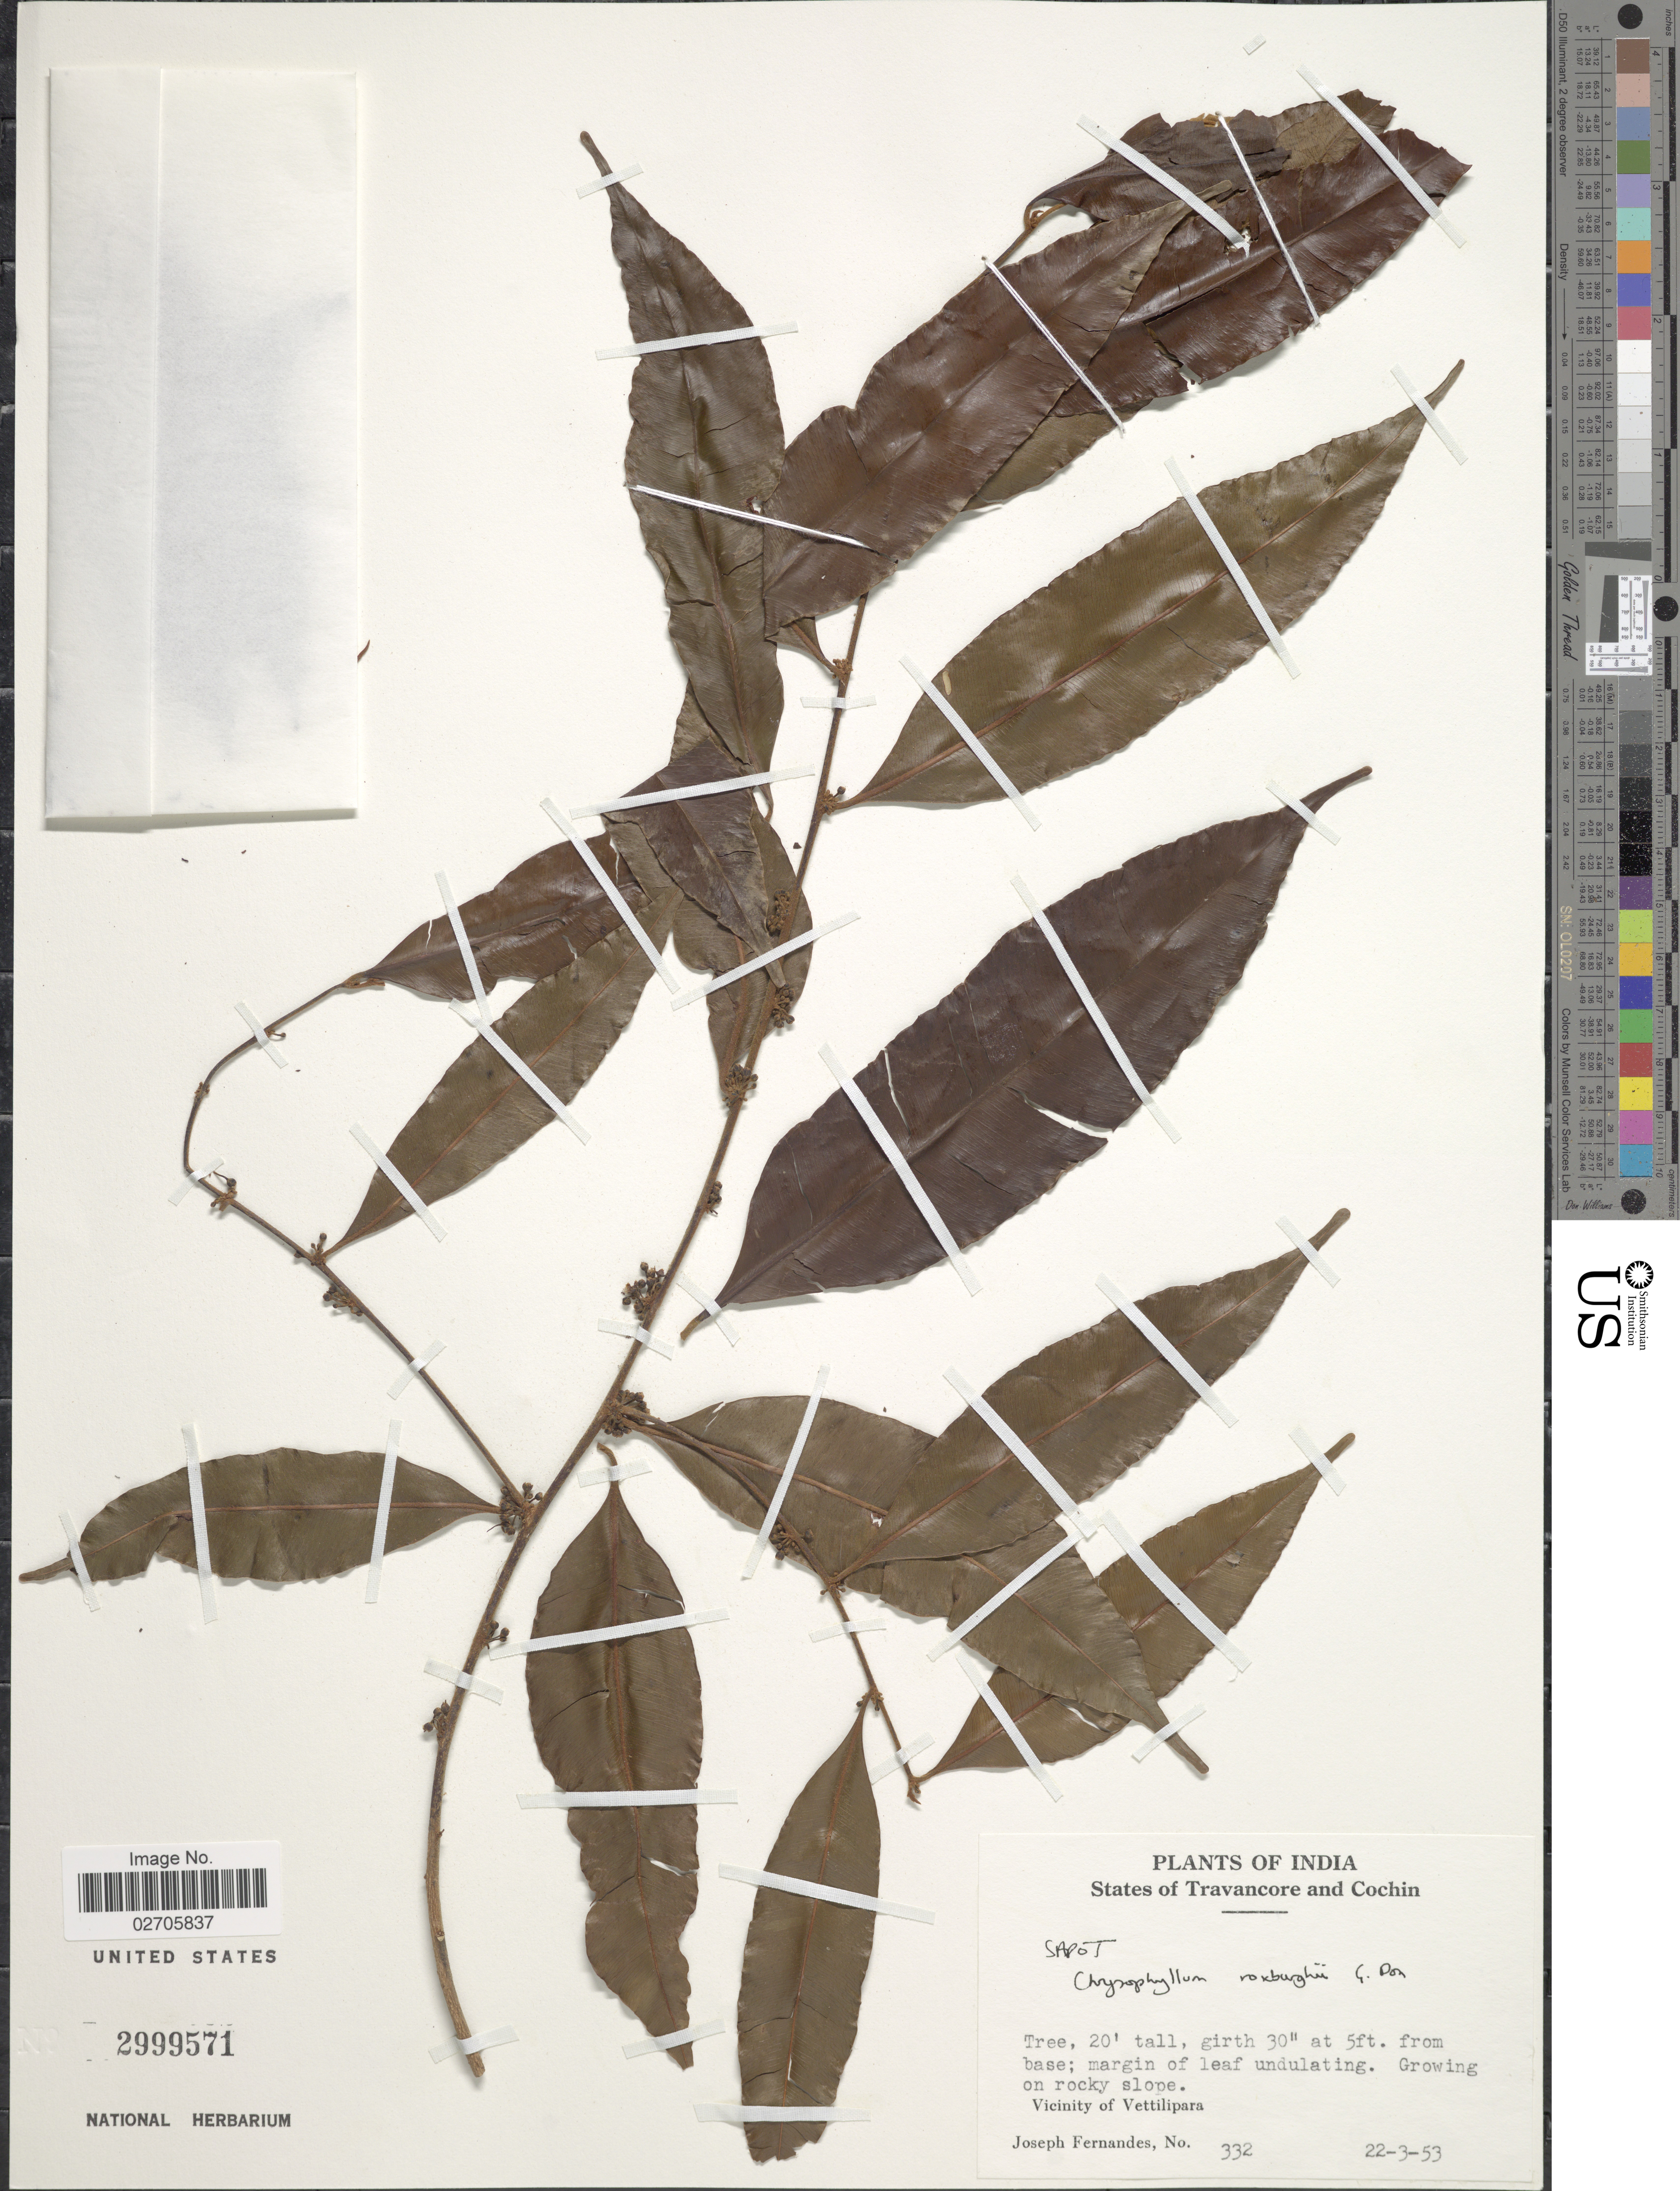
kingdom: Plantae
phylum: Tracheophyta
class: Magnoliopsida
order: Ericales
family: Sapotaceae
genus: Chrysophyllum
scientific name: Chrysophyllum roxburghii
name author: G. Don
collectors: J. Fernandes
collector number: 332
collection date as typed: Transcribed d/m/y: 22/3/53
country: India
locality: States of Travancore and Cochin, Growing on rocky slppe, Vicinity of Vettilipara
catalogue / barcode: US 2999571